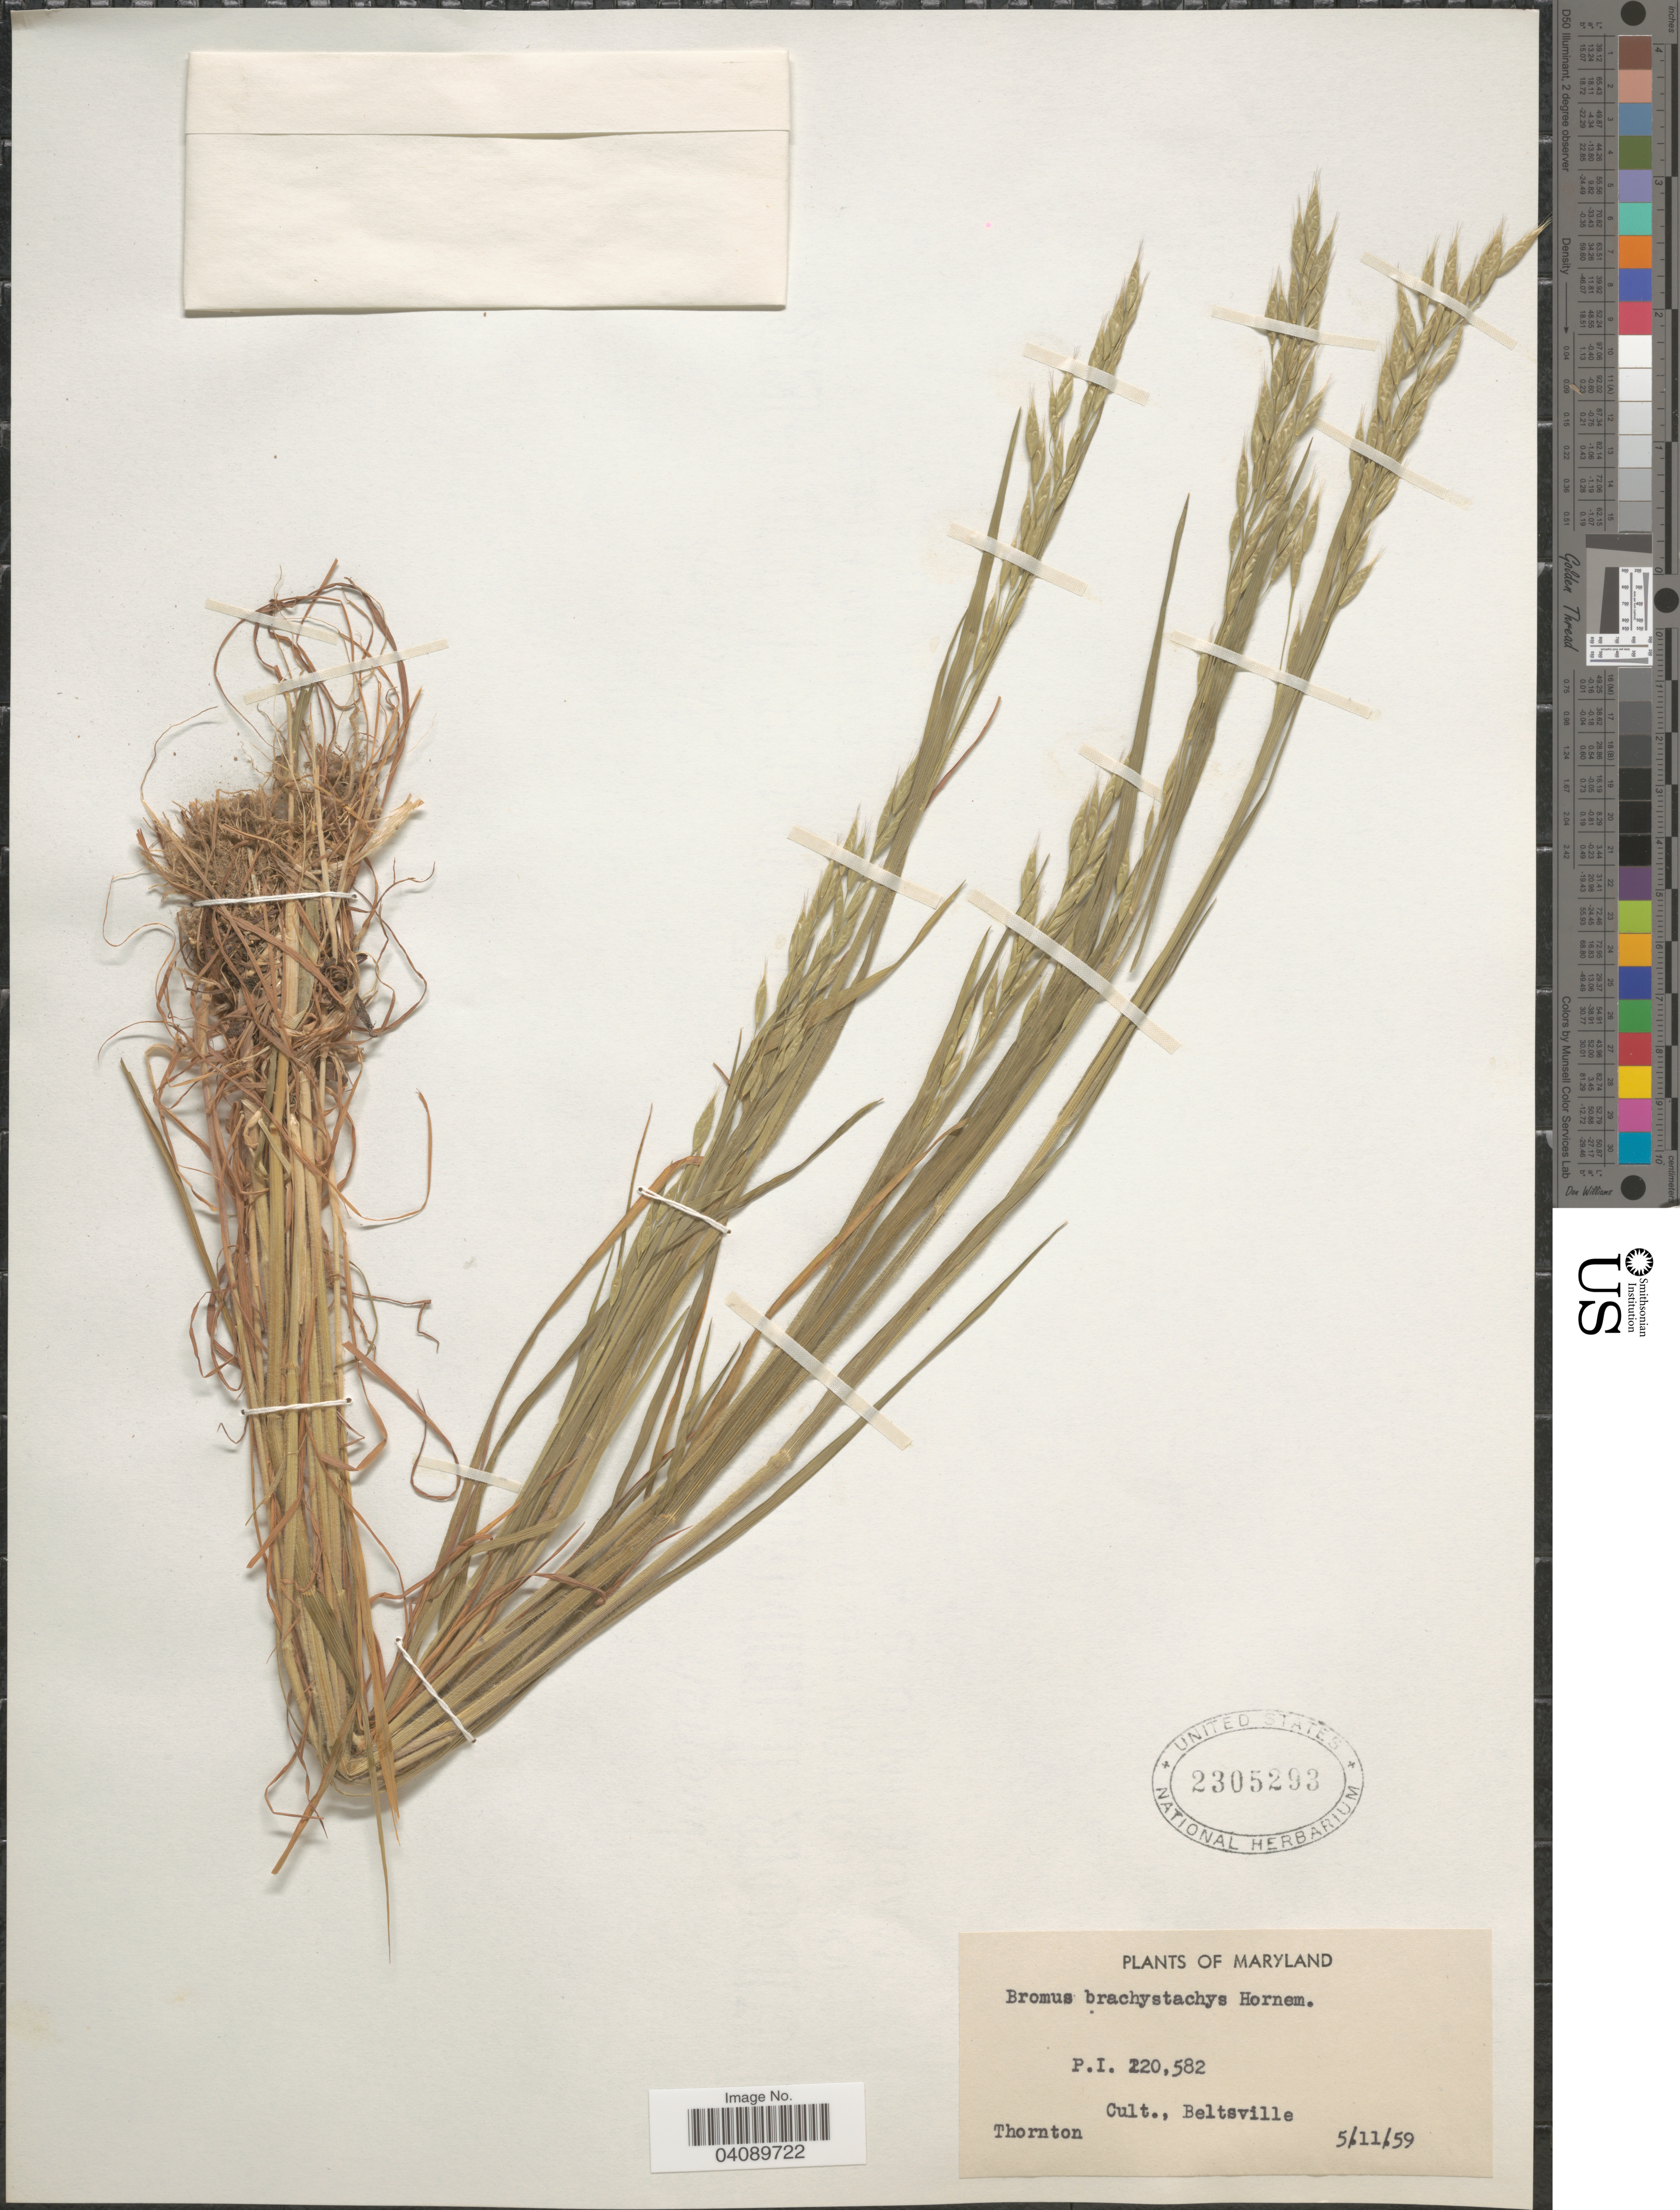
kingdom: Plantae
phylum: Tracheophyta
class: Liliopsida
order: Poales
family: Poaceae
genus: Bromus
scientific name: Bromus brachystachys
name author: Hornung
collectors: Thornton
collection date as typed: Transcribed d/m/y: 11/5/59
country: United States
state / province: Maryland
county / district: Prince George's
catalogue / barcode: US 2305293